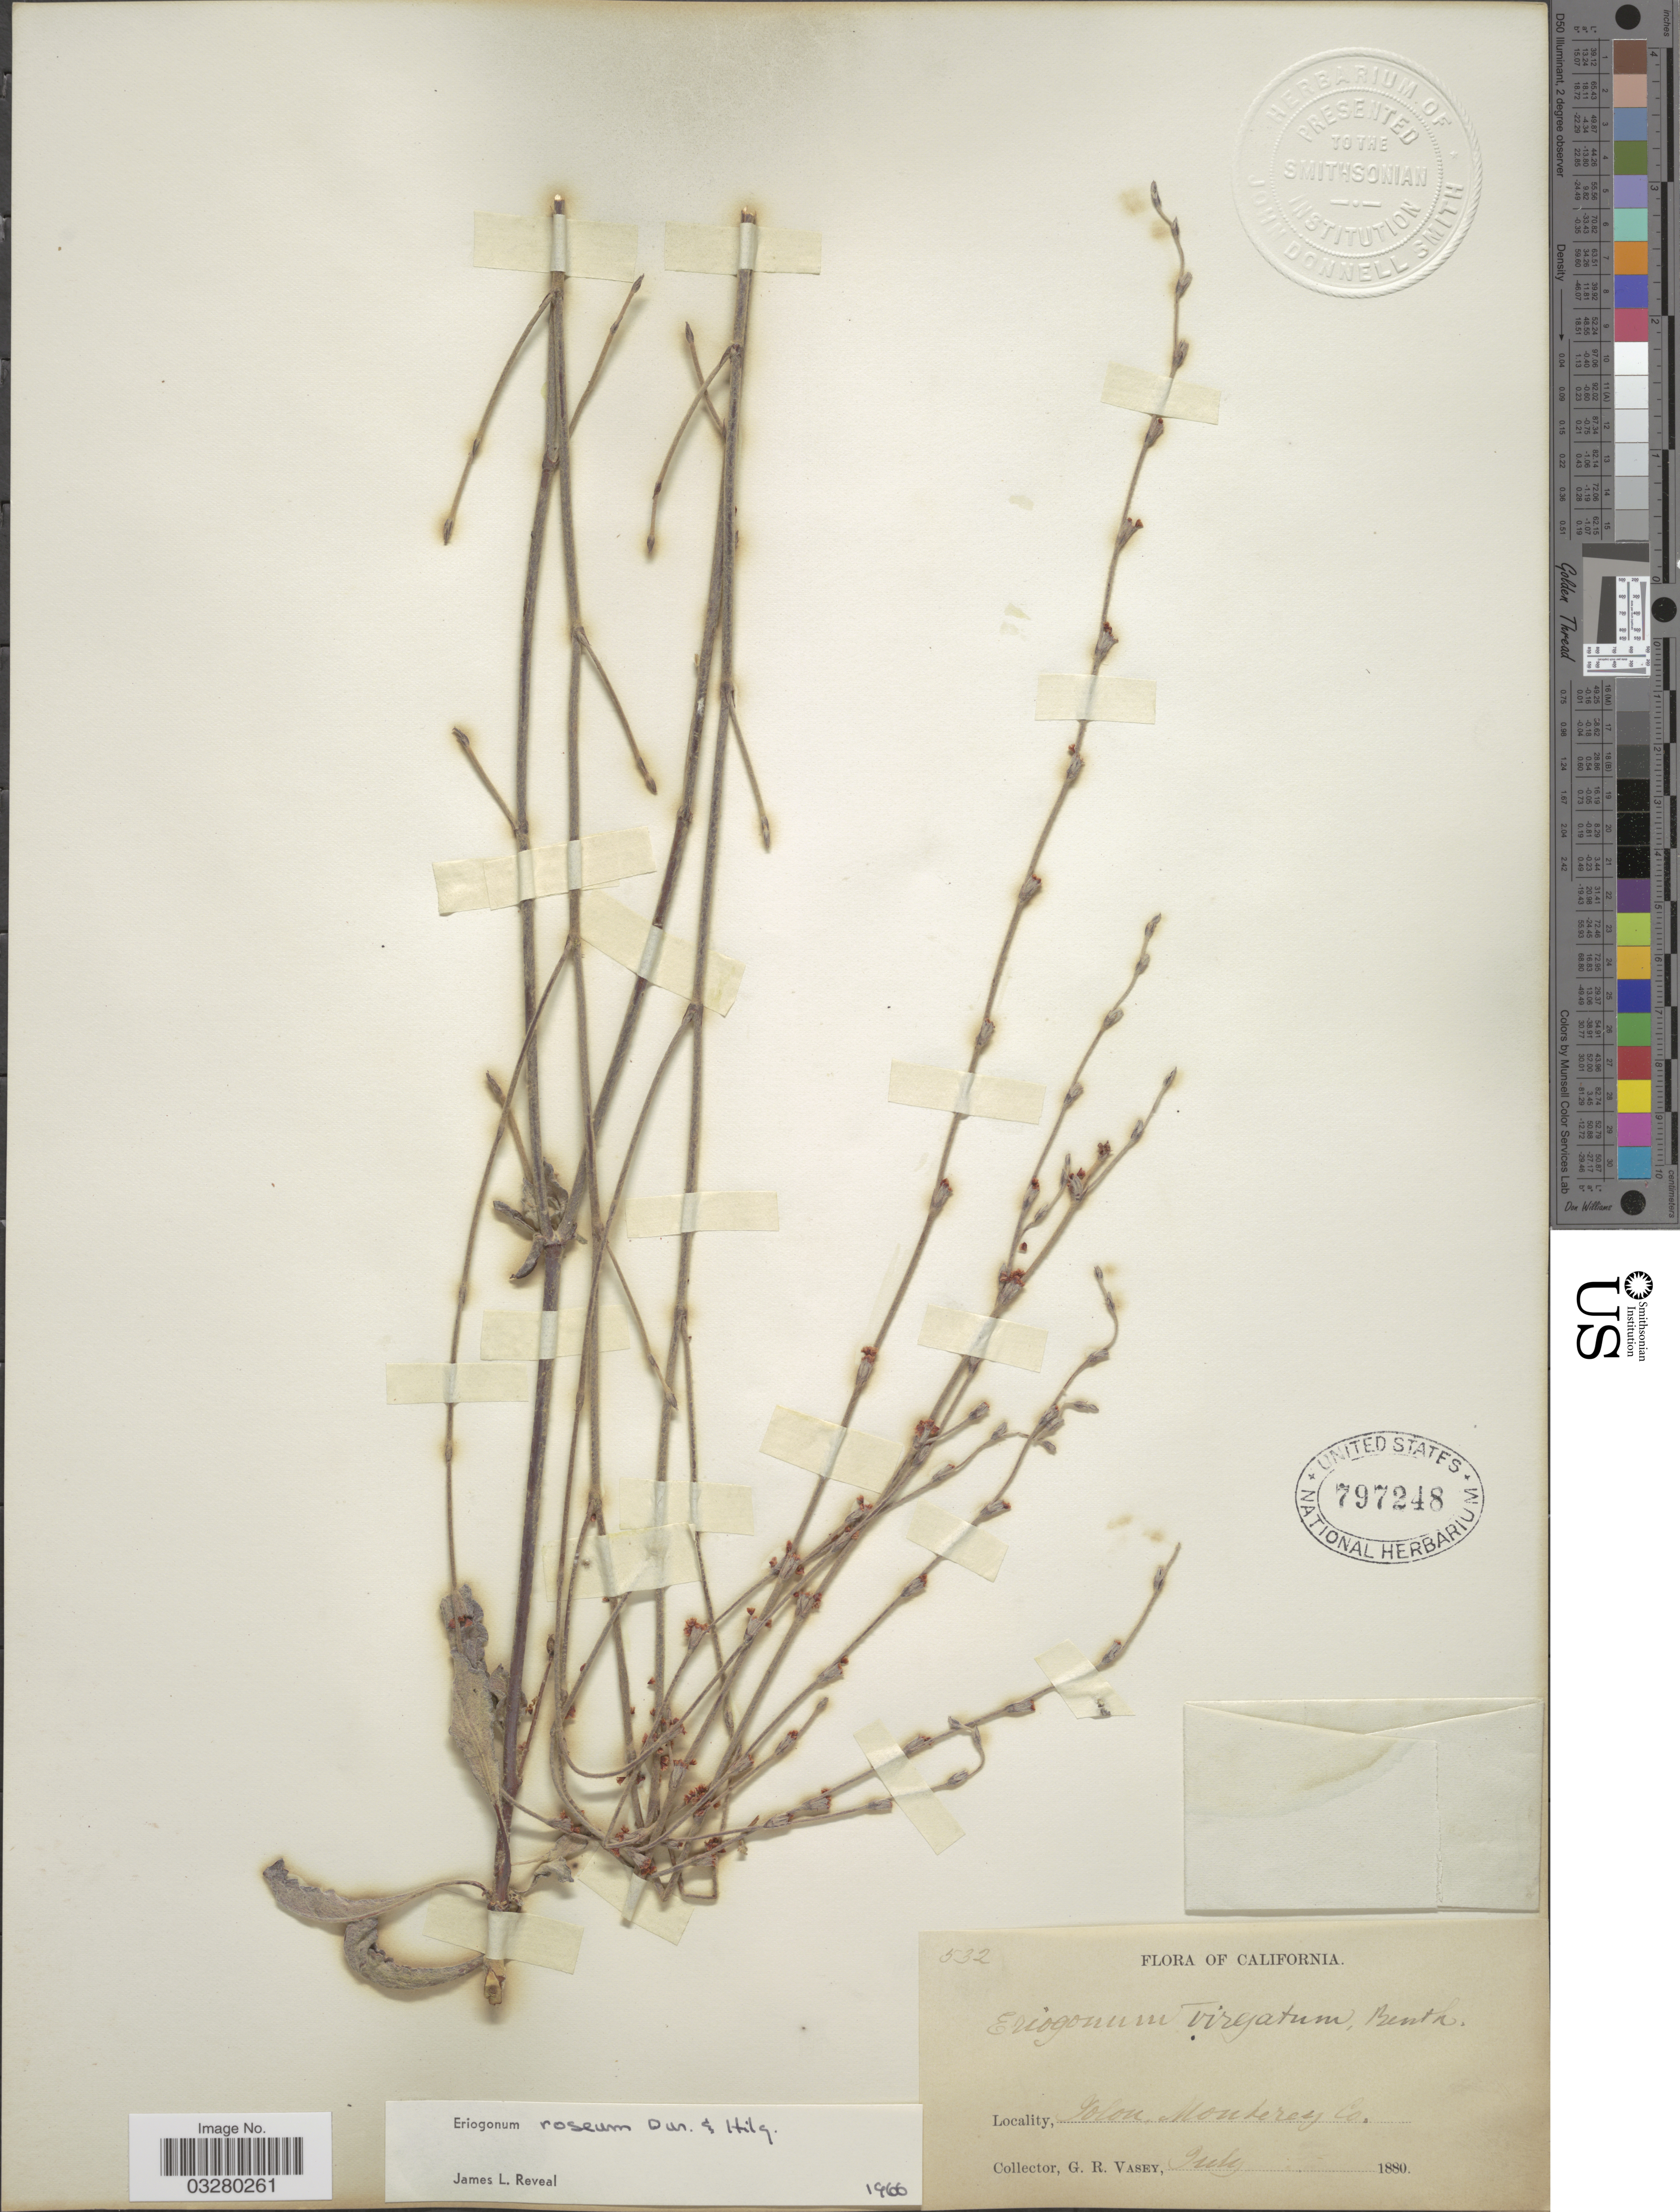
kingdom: Plantae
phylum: Tracheophyta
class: Magnoliopsida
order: Caryophyllales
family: Polygonaceae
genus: Eriogonum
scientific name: Eriogonum roseum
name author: Durand & Hilg.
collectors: G. R. Vasey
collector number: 532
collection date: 1880-07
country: United States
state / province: California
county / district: Monterey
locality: Jolon, Monterey Co.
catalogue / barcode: US 797248